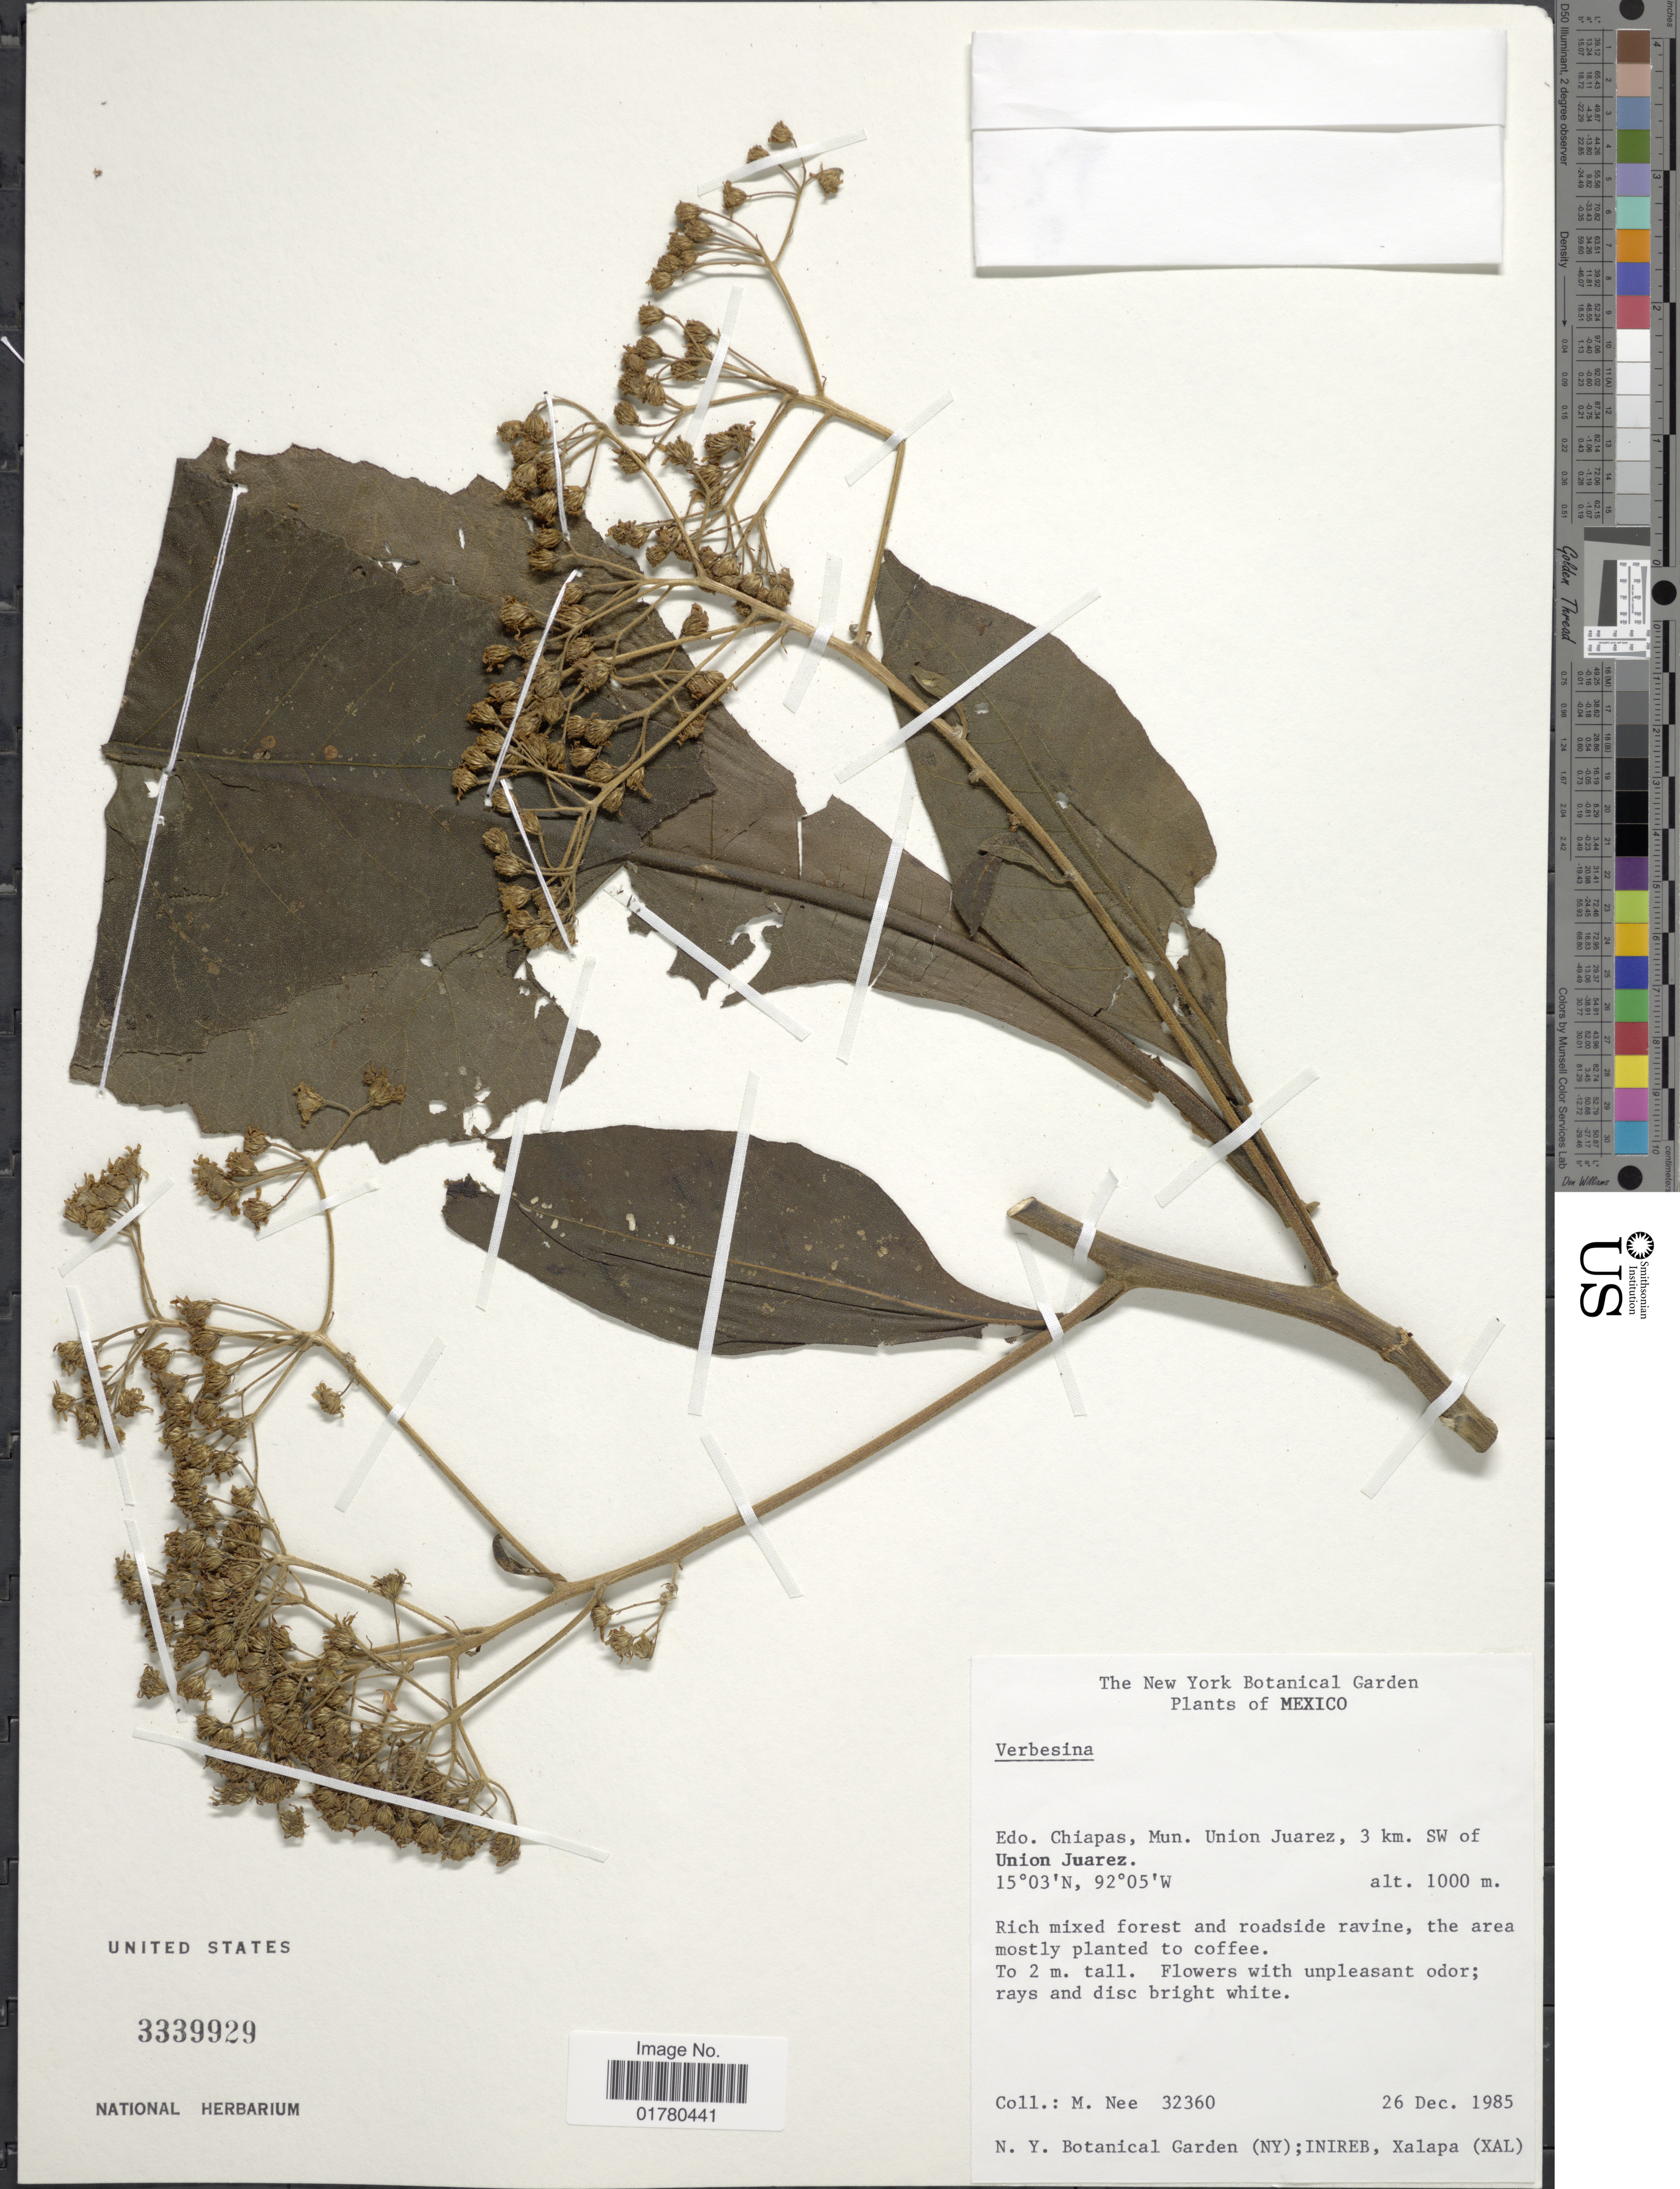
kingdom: Plantae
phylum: Tracheophyta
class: Magnoliopsida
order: Asterales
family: Asteraceae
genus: Verbesina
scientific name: Verbesina sp.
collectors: M. Nee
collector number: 32360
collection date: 1985-12-26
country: Mexico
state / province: Chiapas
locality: Mun. Union Juarez, 3 km SW of Union Juarez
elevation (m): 1000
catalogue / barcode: US 3339929